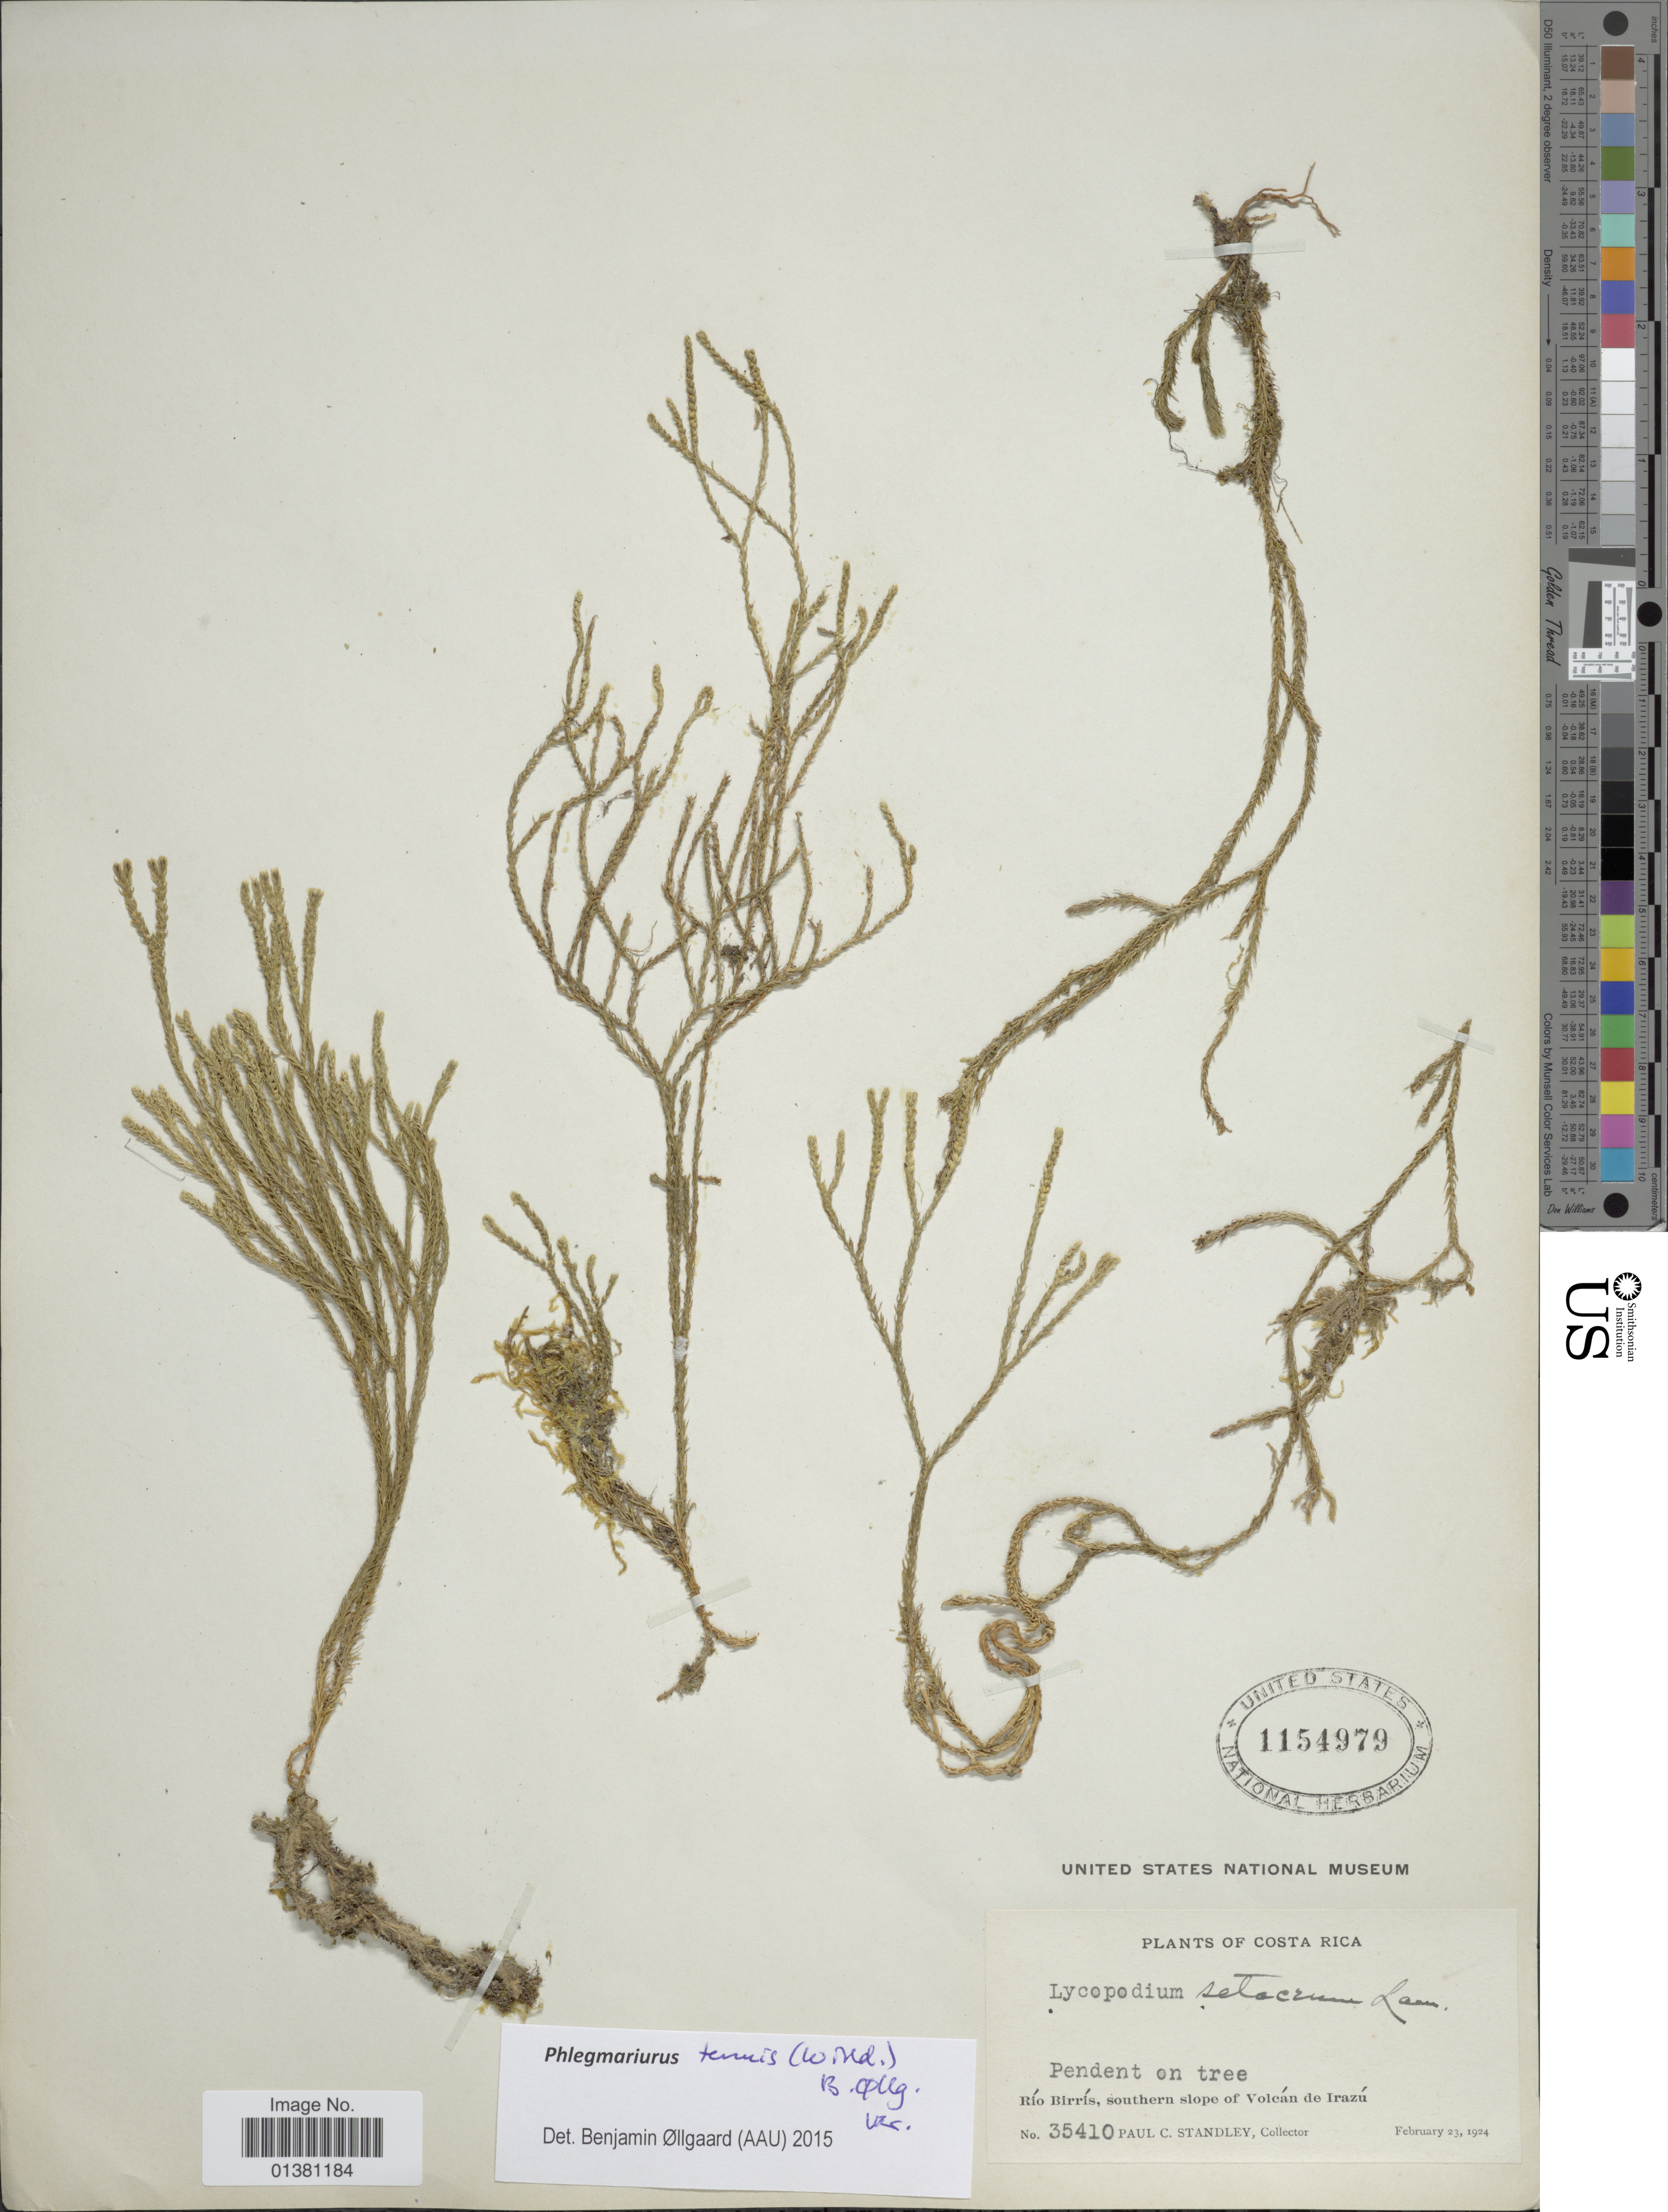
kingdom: Plantae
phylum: Tracheophyta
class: Lycopodiopsida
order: Lycopodiales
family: Lycopodiaceae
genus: Phlegmariurus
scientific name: Phlegmariurus tenuis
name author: (Humb. & Bonpl. ex Willd.) B. Øllg.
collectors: P. C. Standley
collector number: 35410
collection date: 1924-02-23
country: Costa Rica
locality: Río Birrís, southern slope of Volcán de Irazú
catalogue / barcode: US 1154979